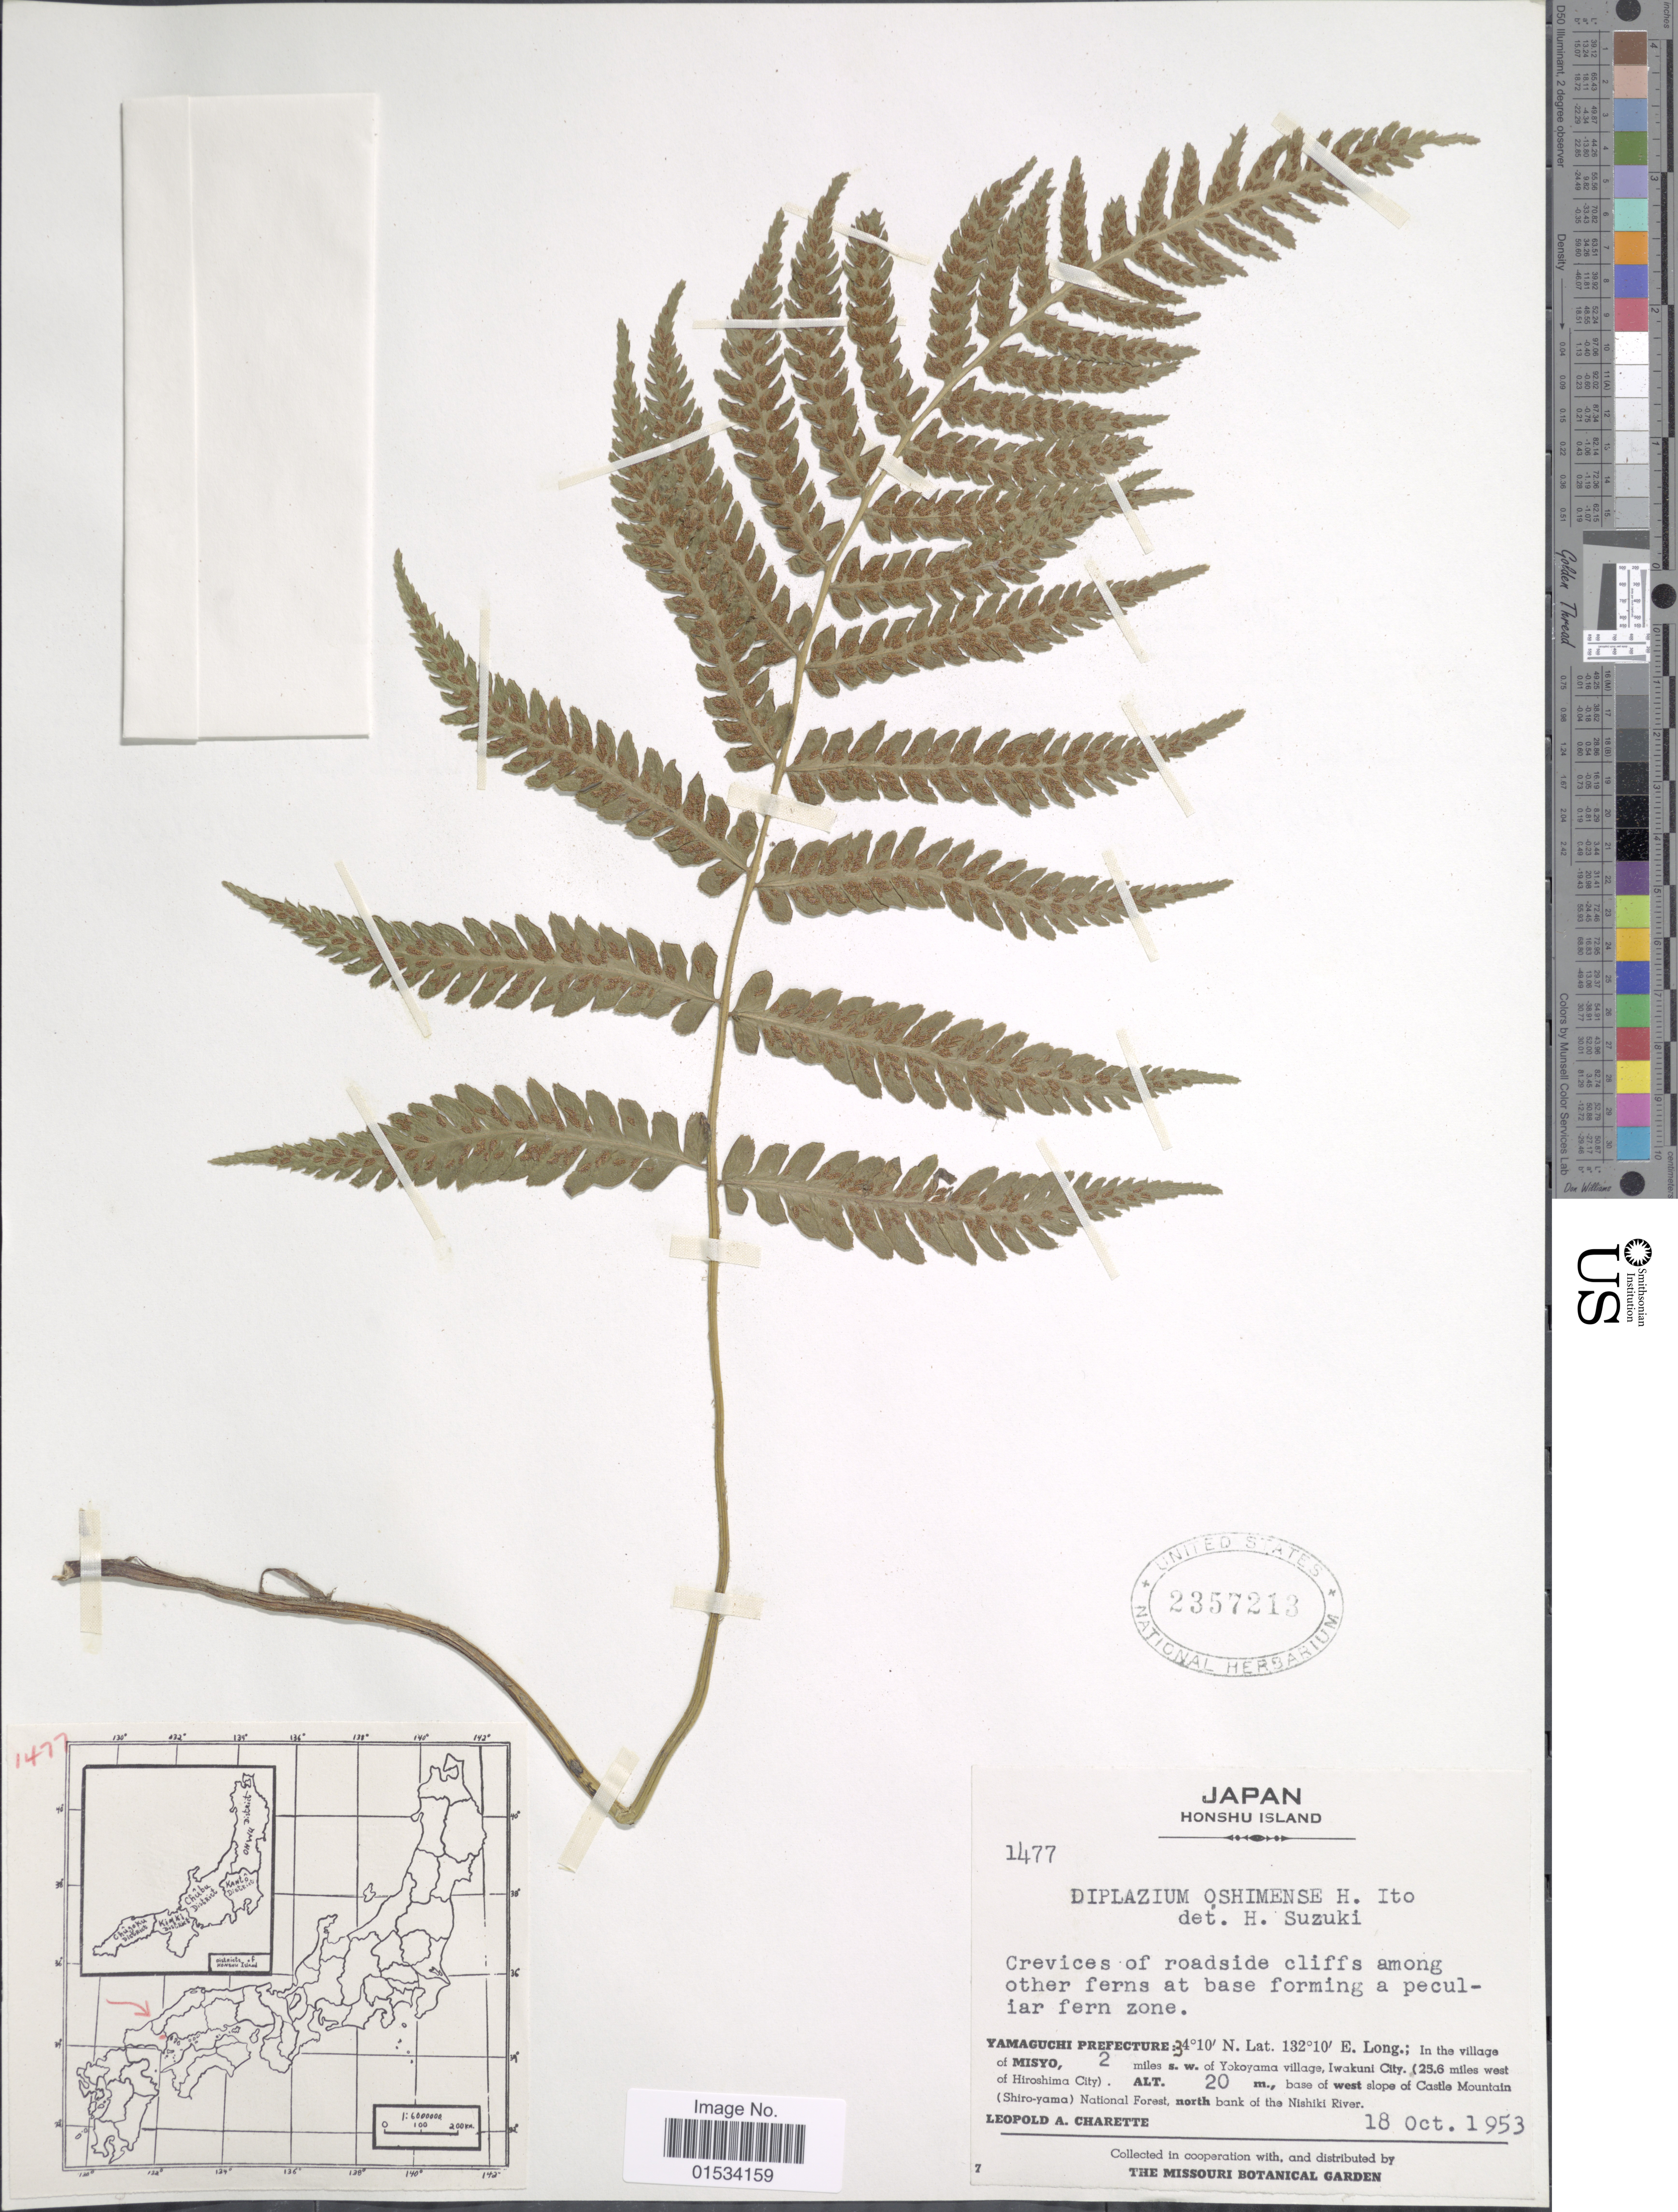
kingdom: Plantae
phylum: Tracheophyta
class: Polypodiopsida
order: Polypodiales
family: Athyriaceae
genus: Diplazium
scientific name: Diplazium oshimense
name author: H. Itô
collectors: L. A. Charette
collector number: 1477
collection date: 1953-10-18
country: Japan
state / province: Yamaguti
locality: Yamaguchi prefecture, in the villafe of Misyo, 2 miles s.w. of Yokoyama village, Iwakuni City (25.6 miles wesr of Hiroshima City), base of West slope of Castle Mountain (Shiro-yama) National forest, north bank of the Nishiki River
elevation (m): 20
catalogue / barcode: US 2357213